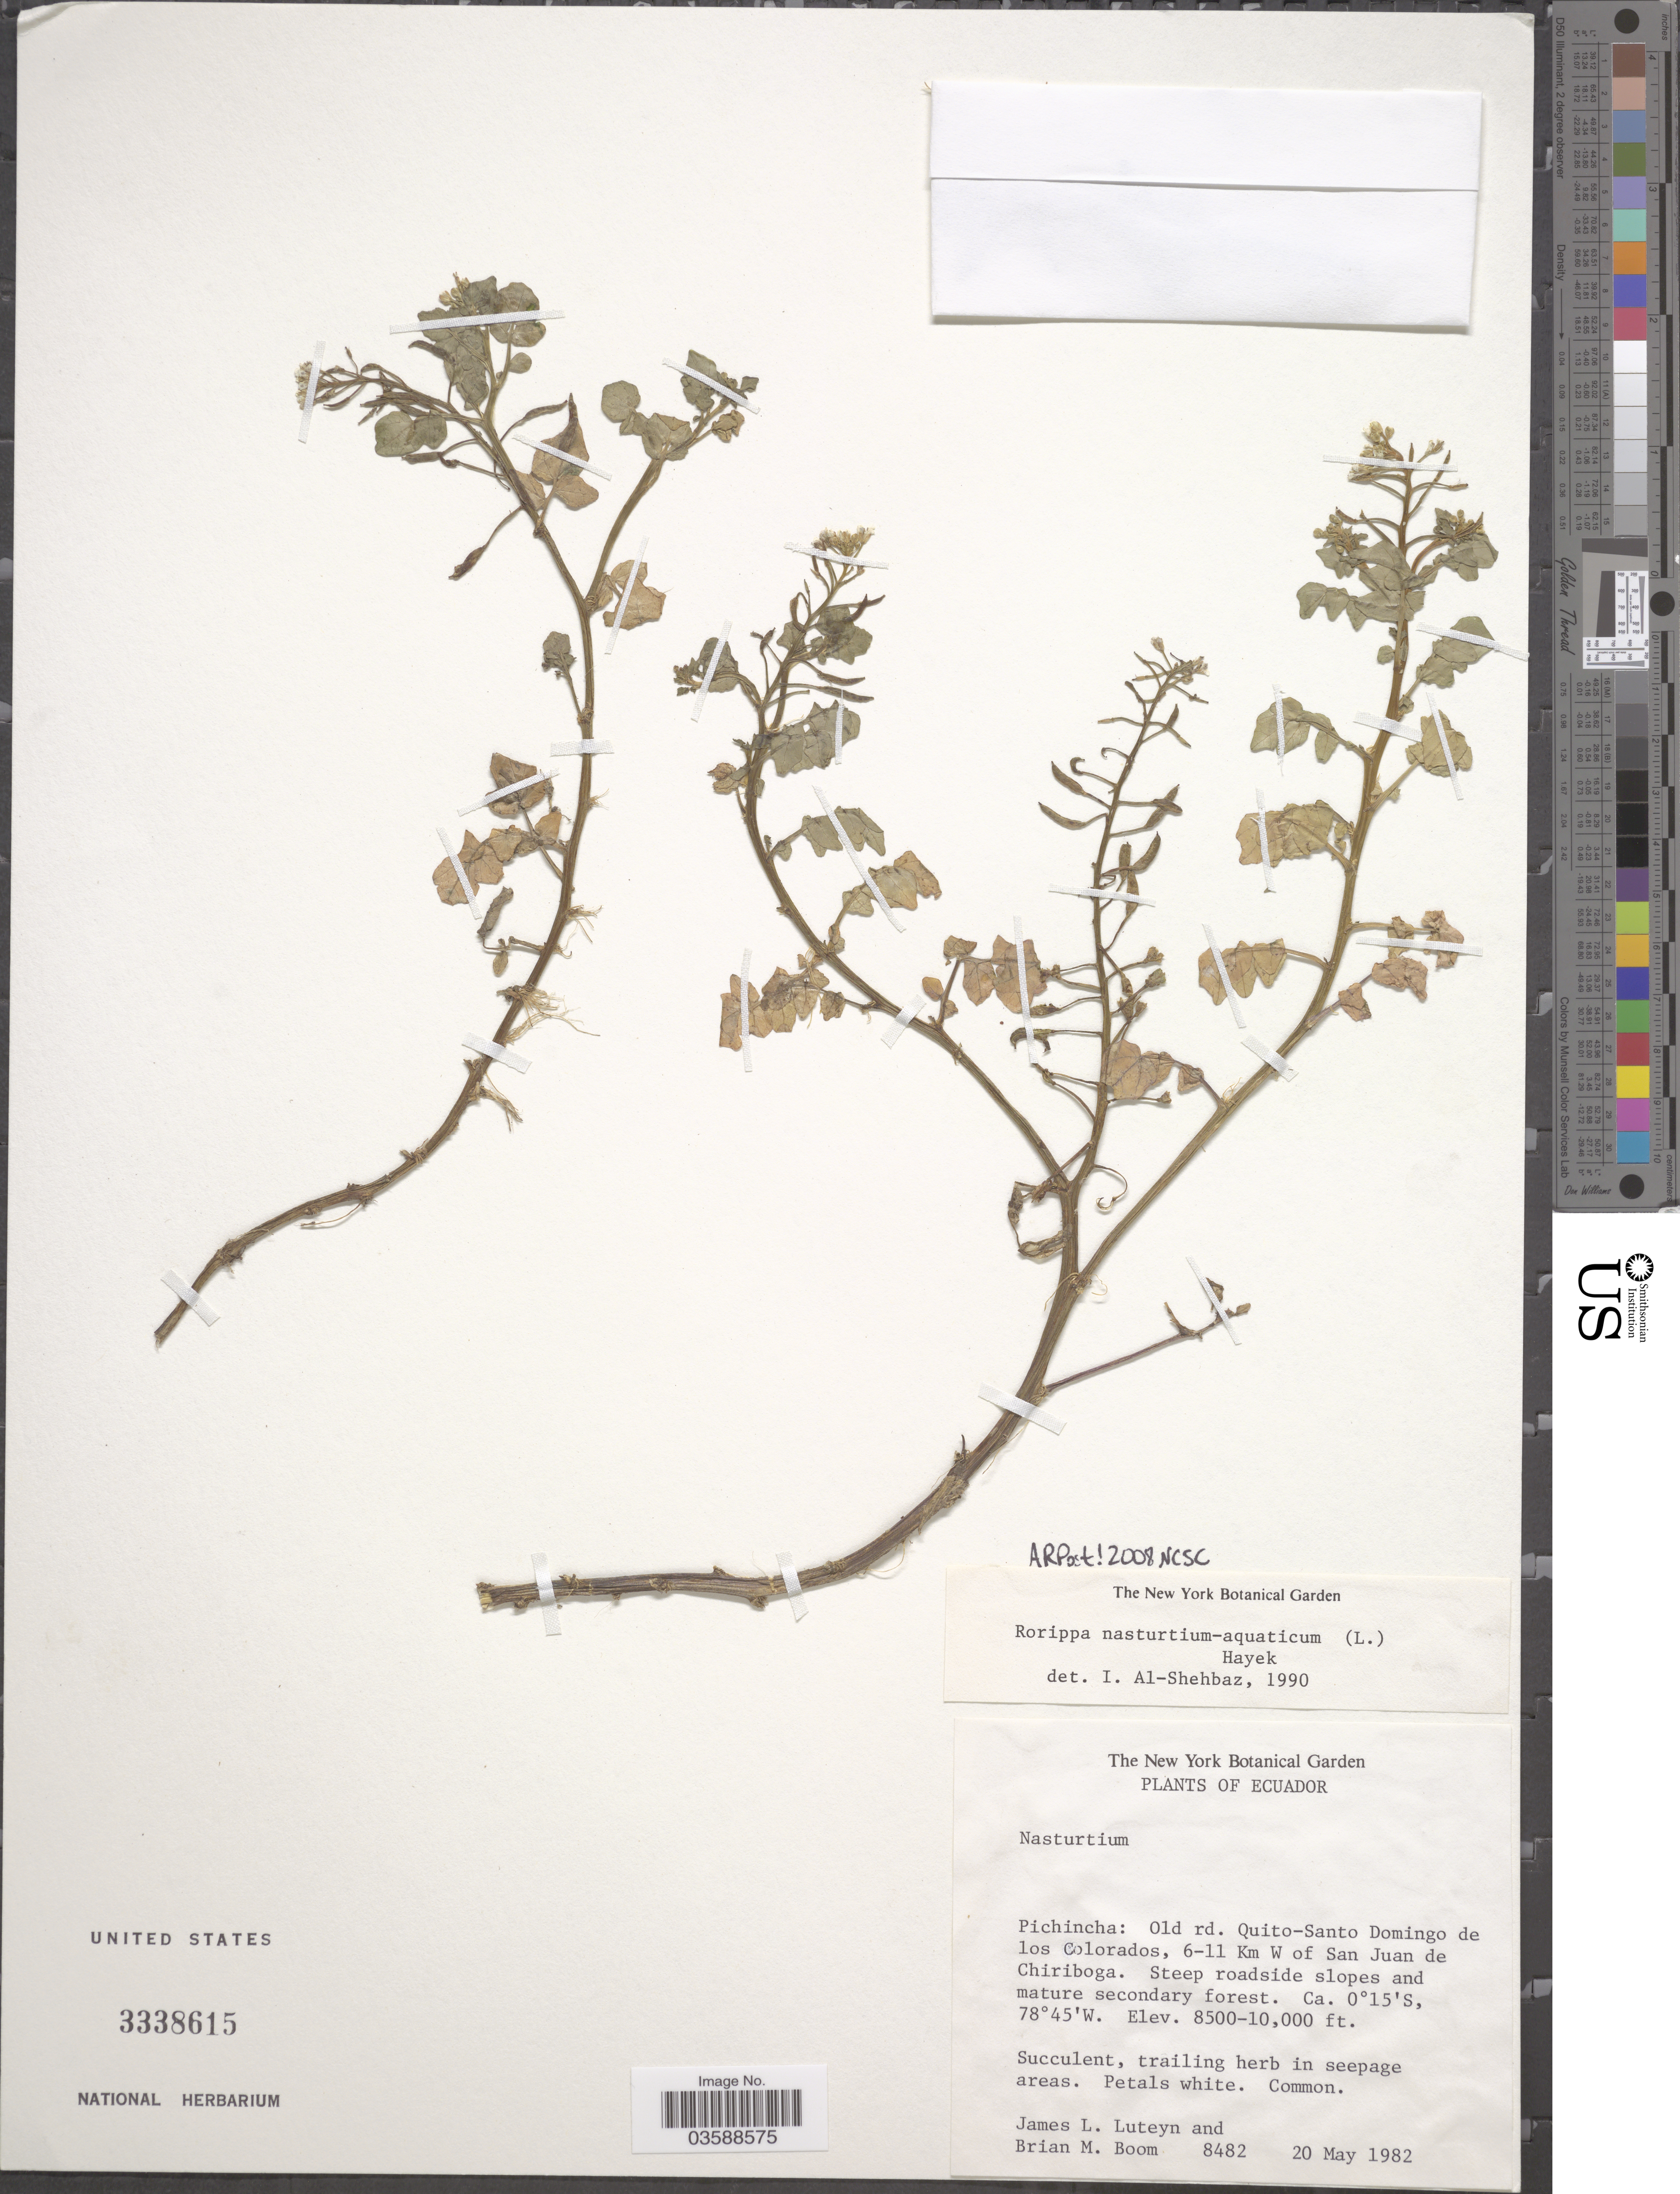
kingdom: Plantae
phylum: Tracheophyta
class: Magnoliopsida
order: Brassicales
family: Brassicaceae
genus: Nasturtium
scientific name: Nasturtium officinale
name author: R. Br.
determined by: Strong, M. T., (US), Smithsonian Institution - National Museum of Natural History (UNITED STATES)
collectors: J. L. Luteyn & B. M. Boom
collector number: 8482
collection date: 1982-05-20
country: Ecuador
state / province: Pichincha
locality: Old rd. Quito-Santo Domingo de los Colorados, 6-11 Km W of San Juan de Chiriboga.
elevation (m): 2591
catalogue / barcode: US 3338615